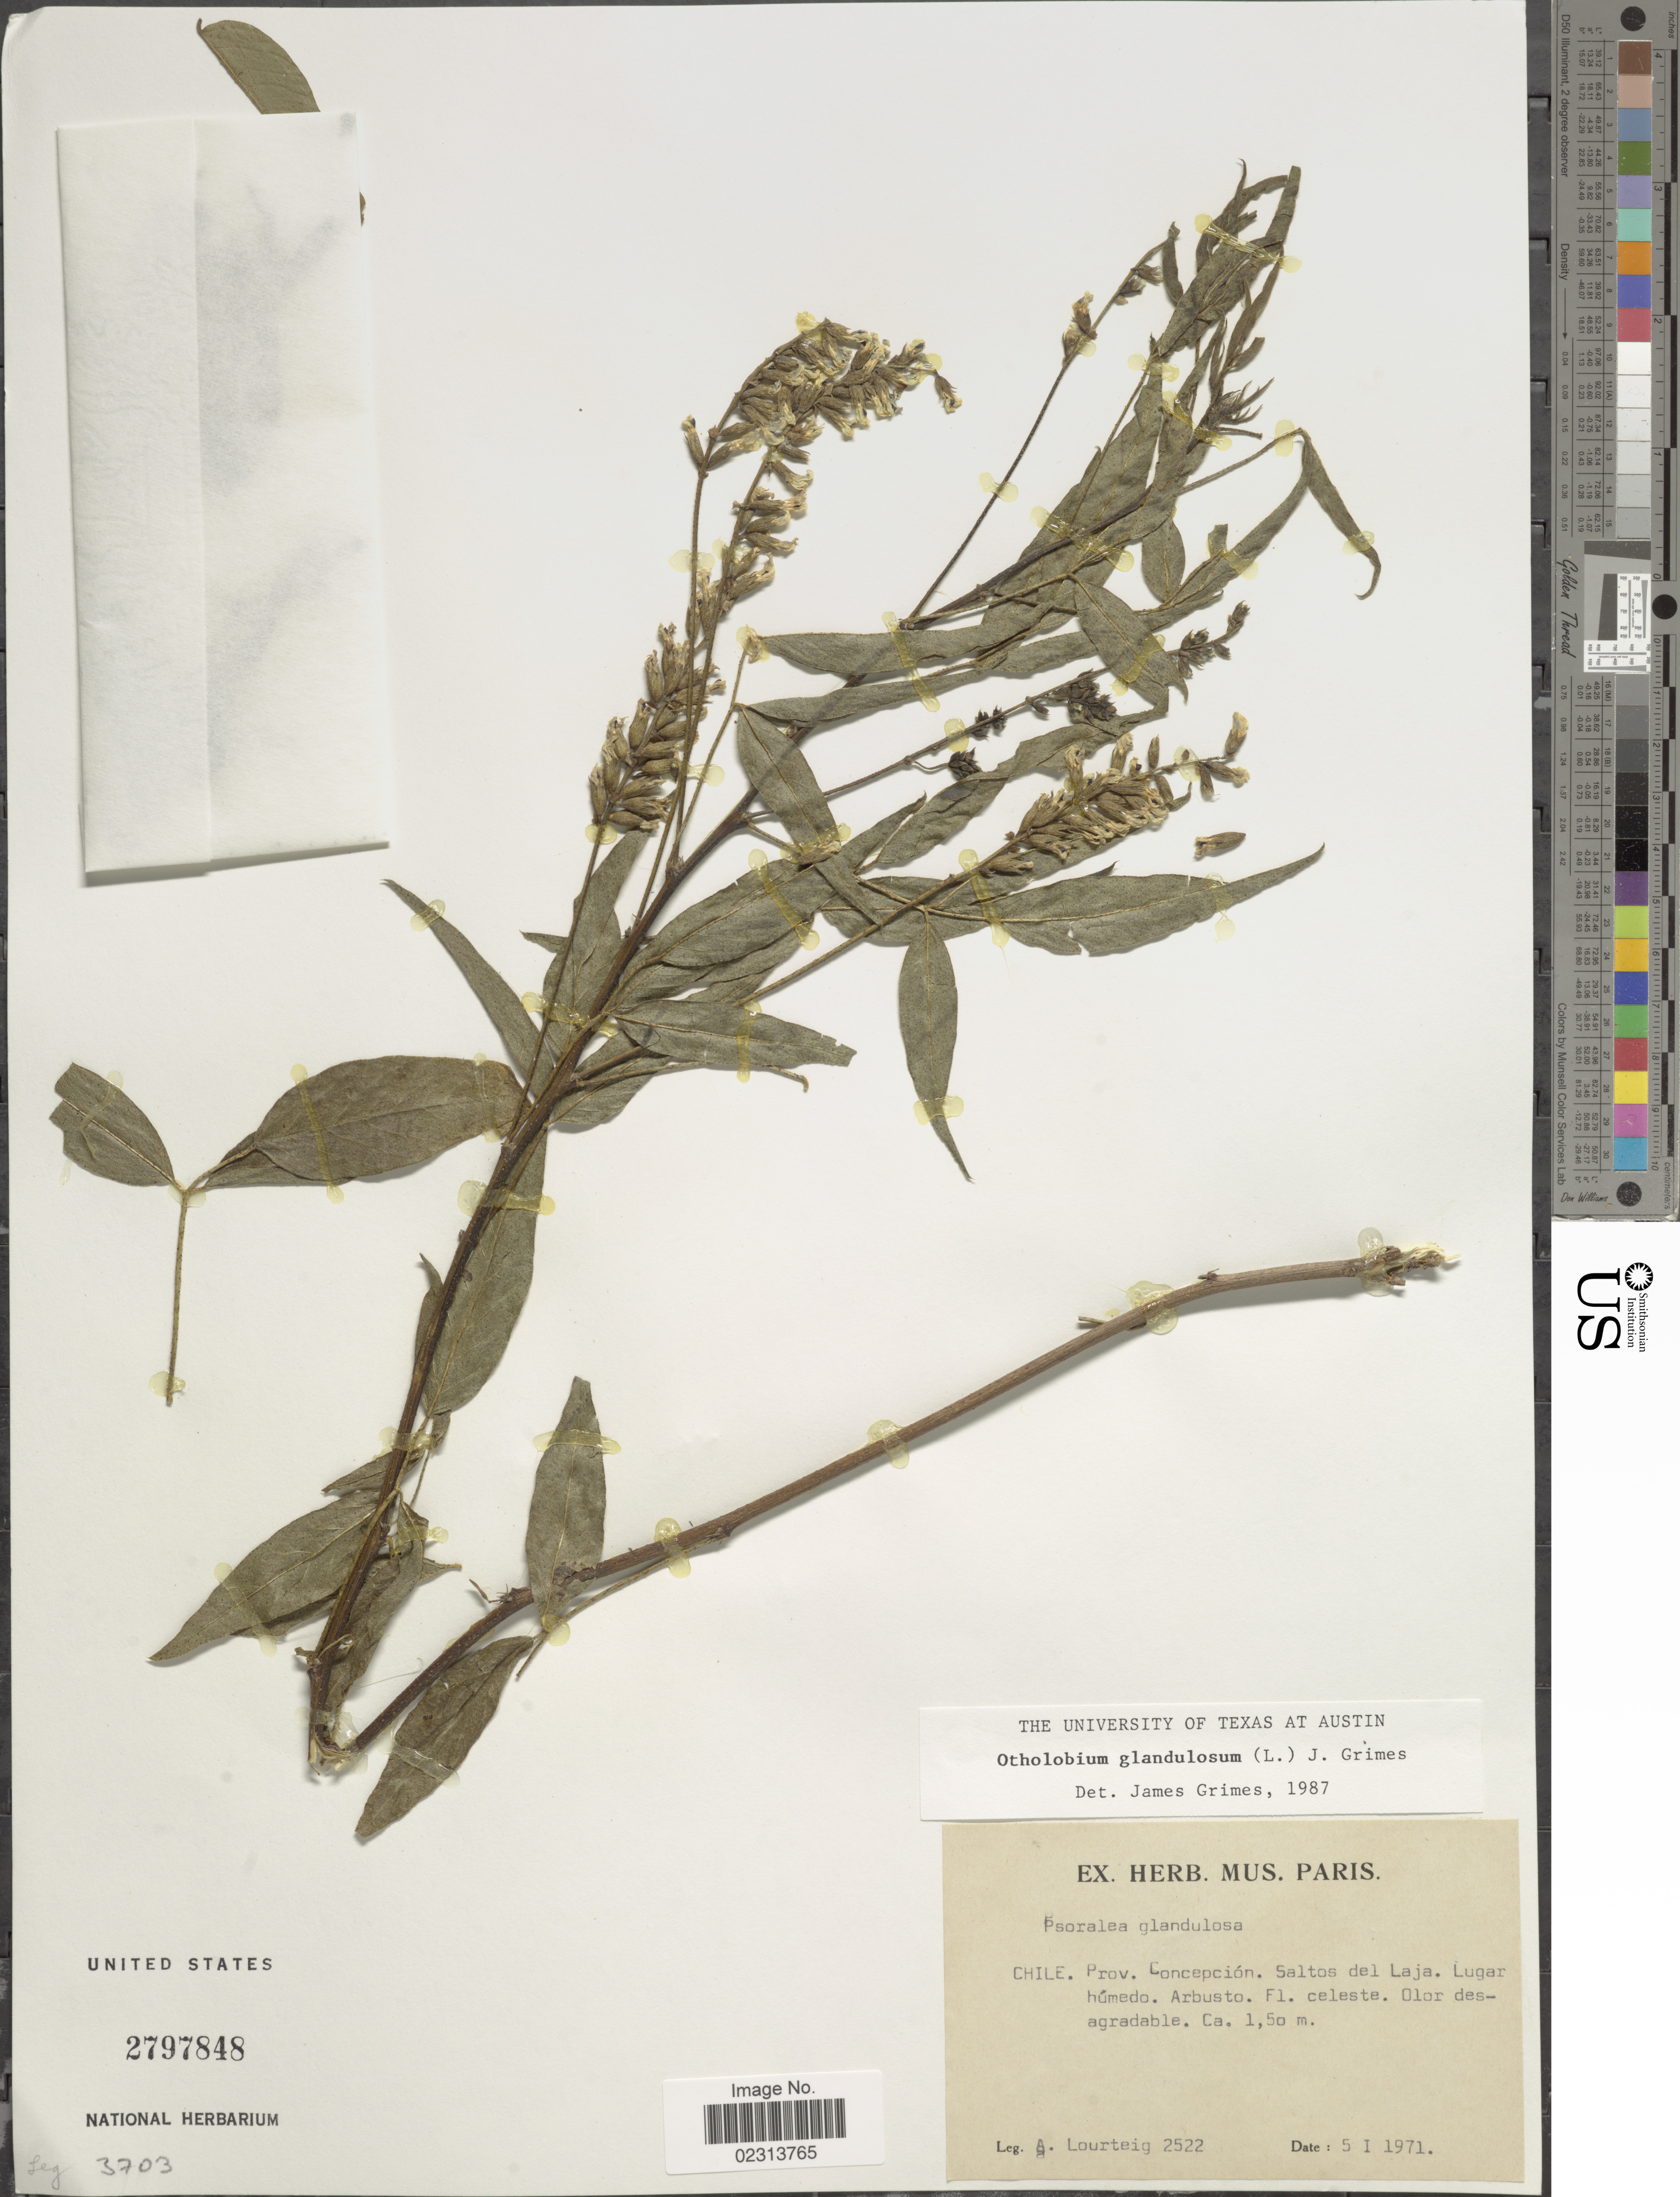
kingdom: Plantae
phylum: Tracheophyta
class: Magnoliopsida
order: Fabales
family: Fabaceae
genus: Otholobium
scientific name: Otholobium glandulosum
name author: (L.) J.W. Grimes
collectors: A. Lourteig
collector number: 2522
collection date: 1971-01-05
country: Chile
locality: Chile, Prov. Concepcion, Saltos del Laja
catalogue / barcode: US 2797848